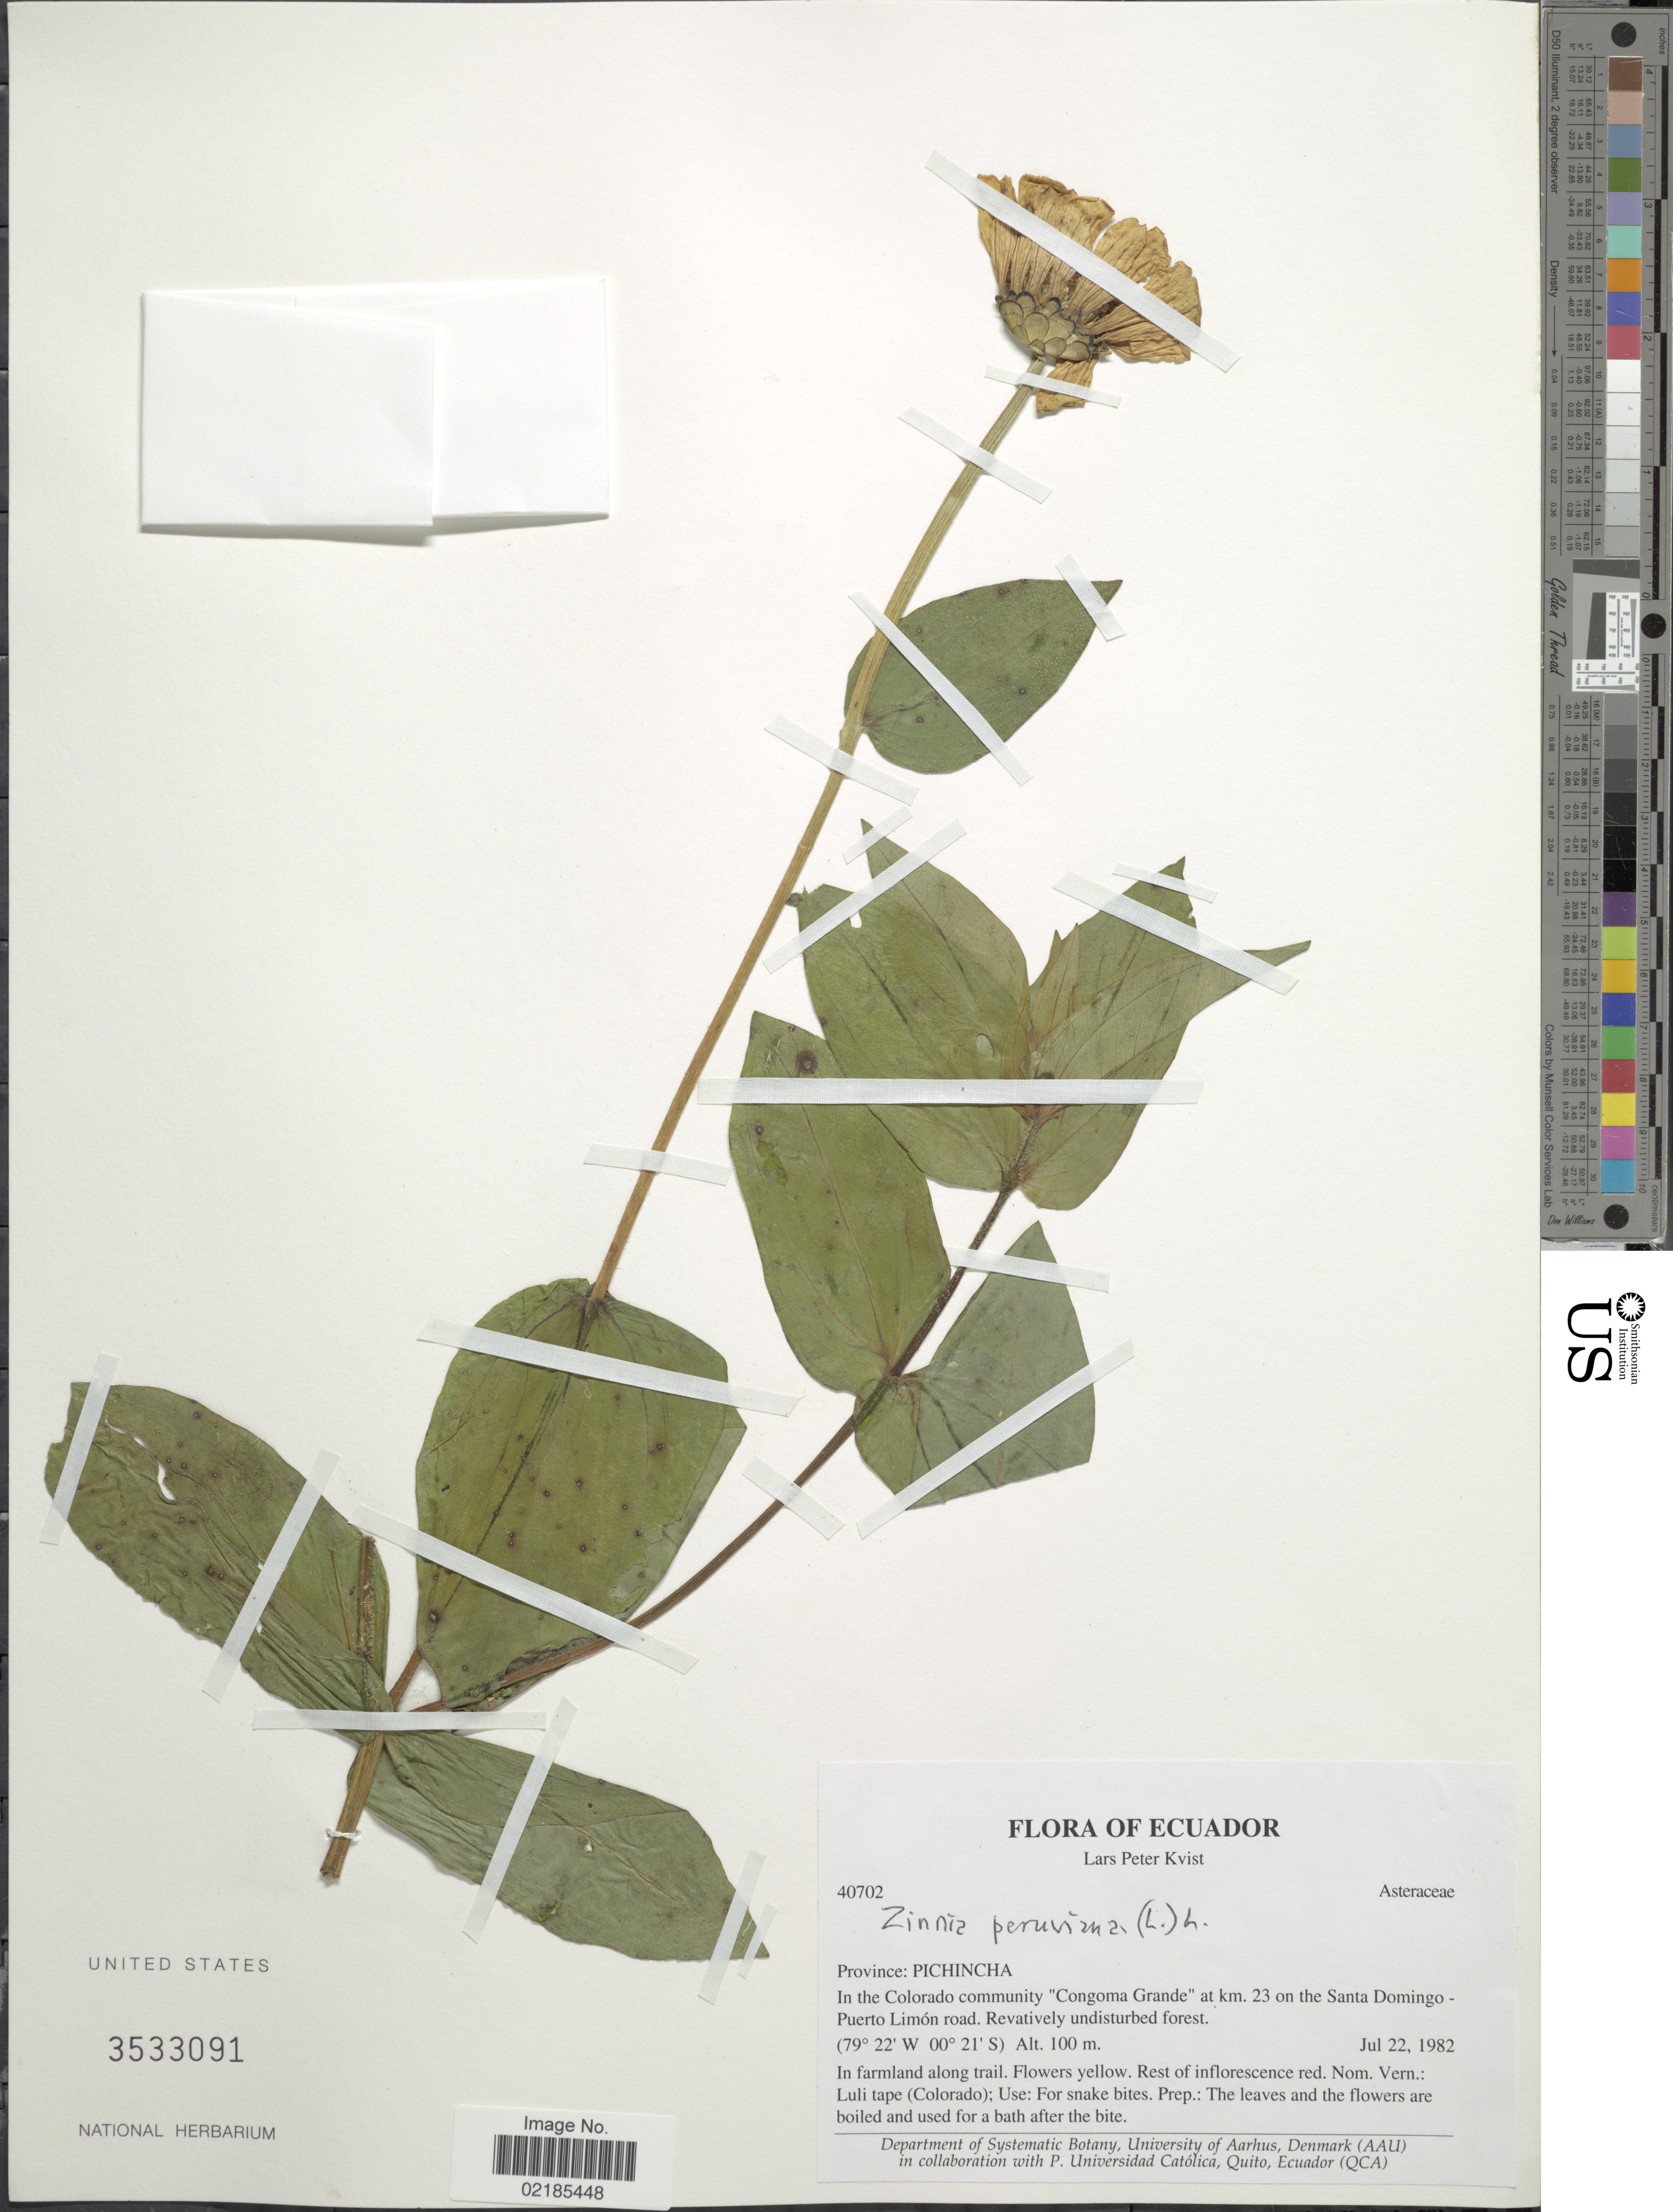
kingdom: Plantae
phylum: Tracheophyta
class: Magnoliopsida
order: Asterales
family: Asteraceae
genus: Zinnia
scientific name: Zinnia multiflora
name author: L.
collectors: L. P. Kvist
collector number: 40702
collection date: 1982-07-22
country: Ecuador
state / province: Pichincha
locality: In the Colorado community, Congoma Grande, at km 23 on the Santa Domingo-Puerto Limon road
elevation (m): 100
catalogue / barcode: US 3533091